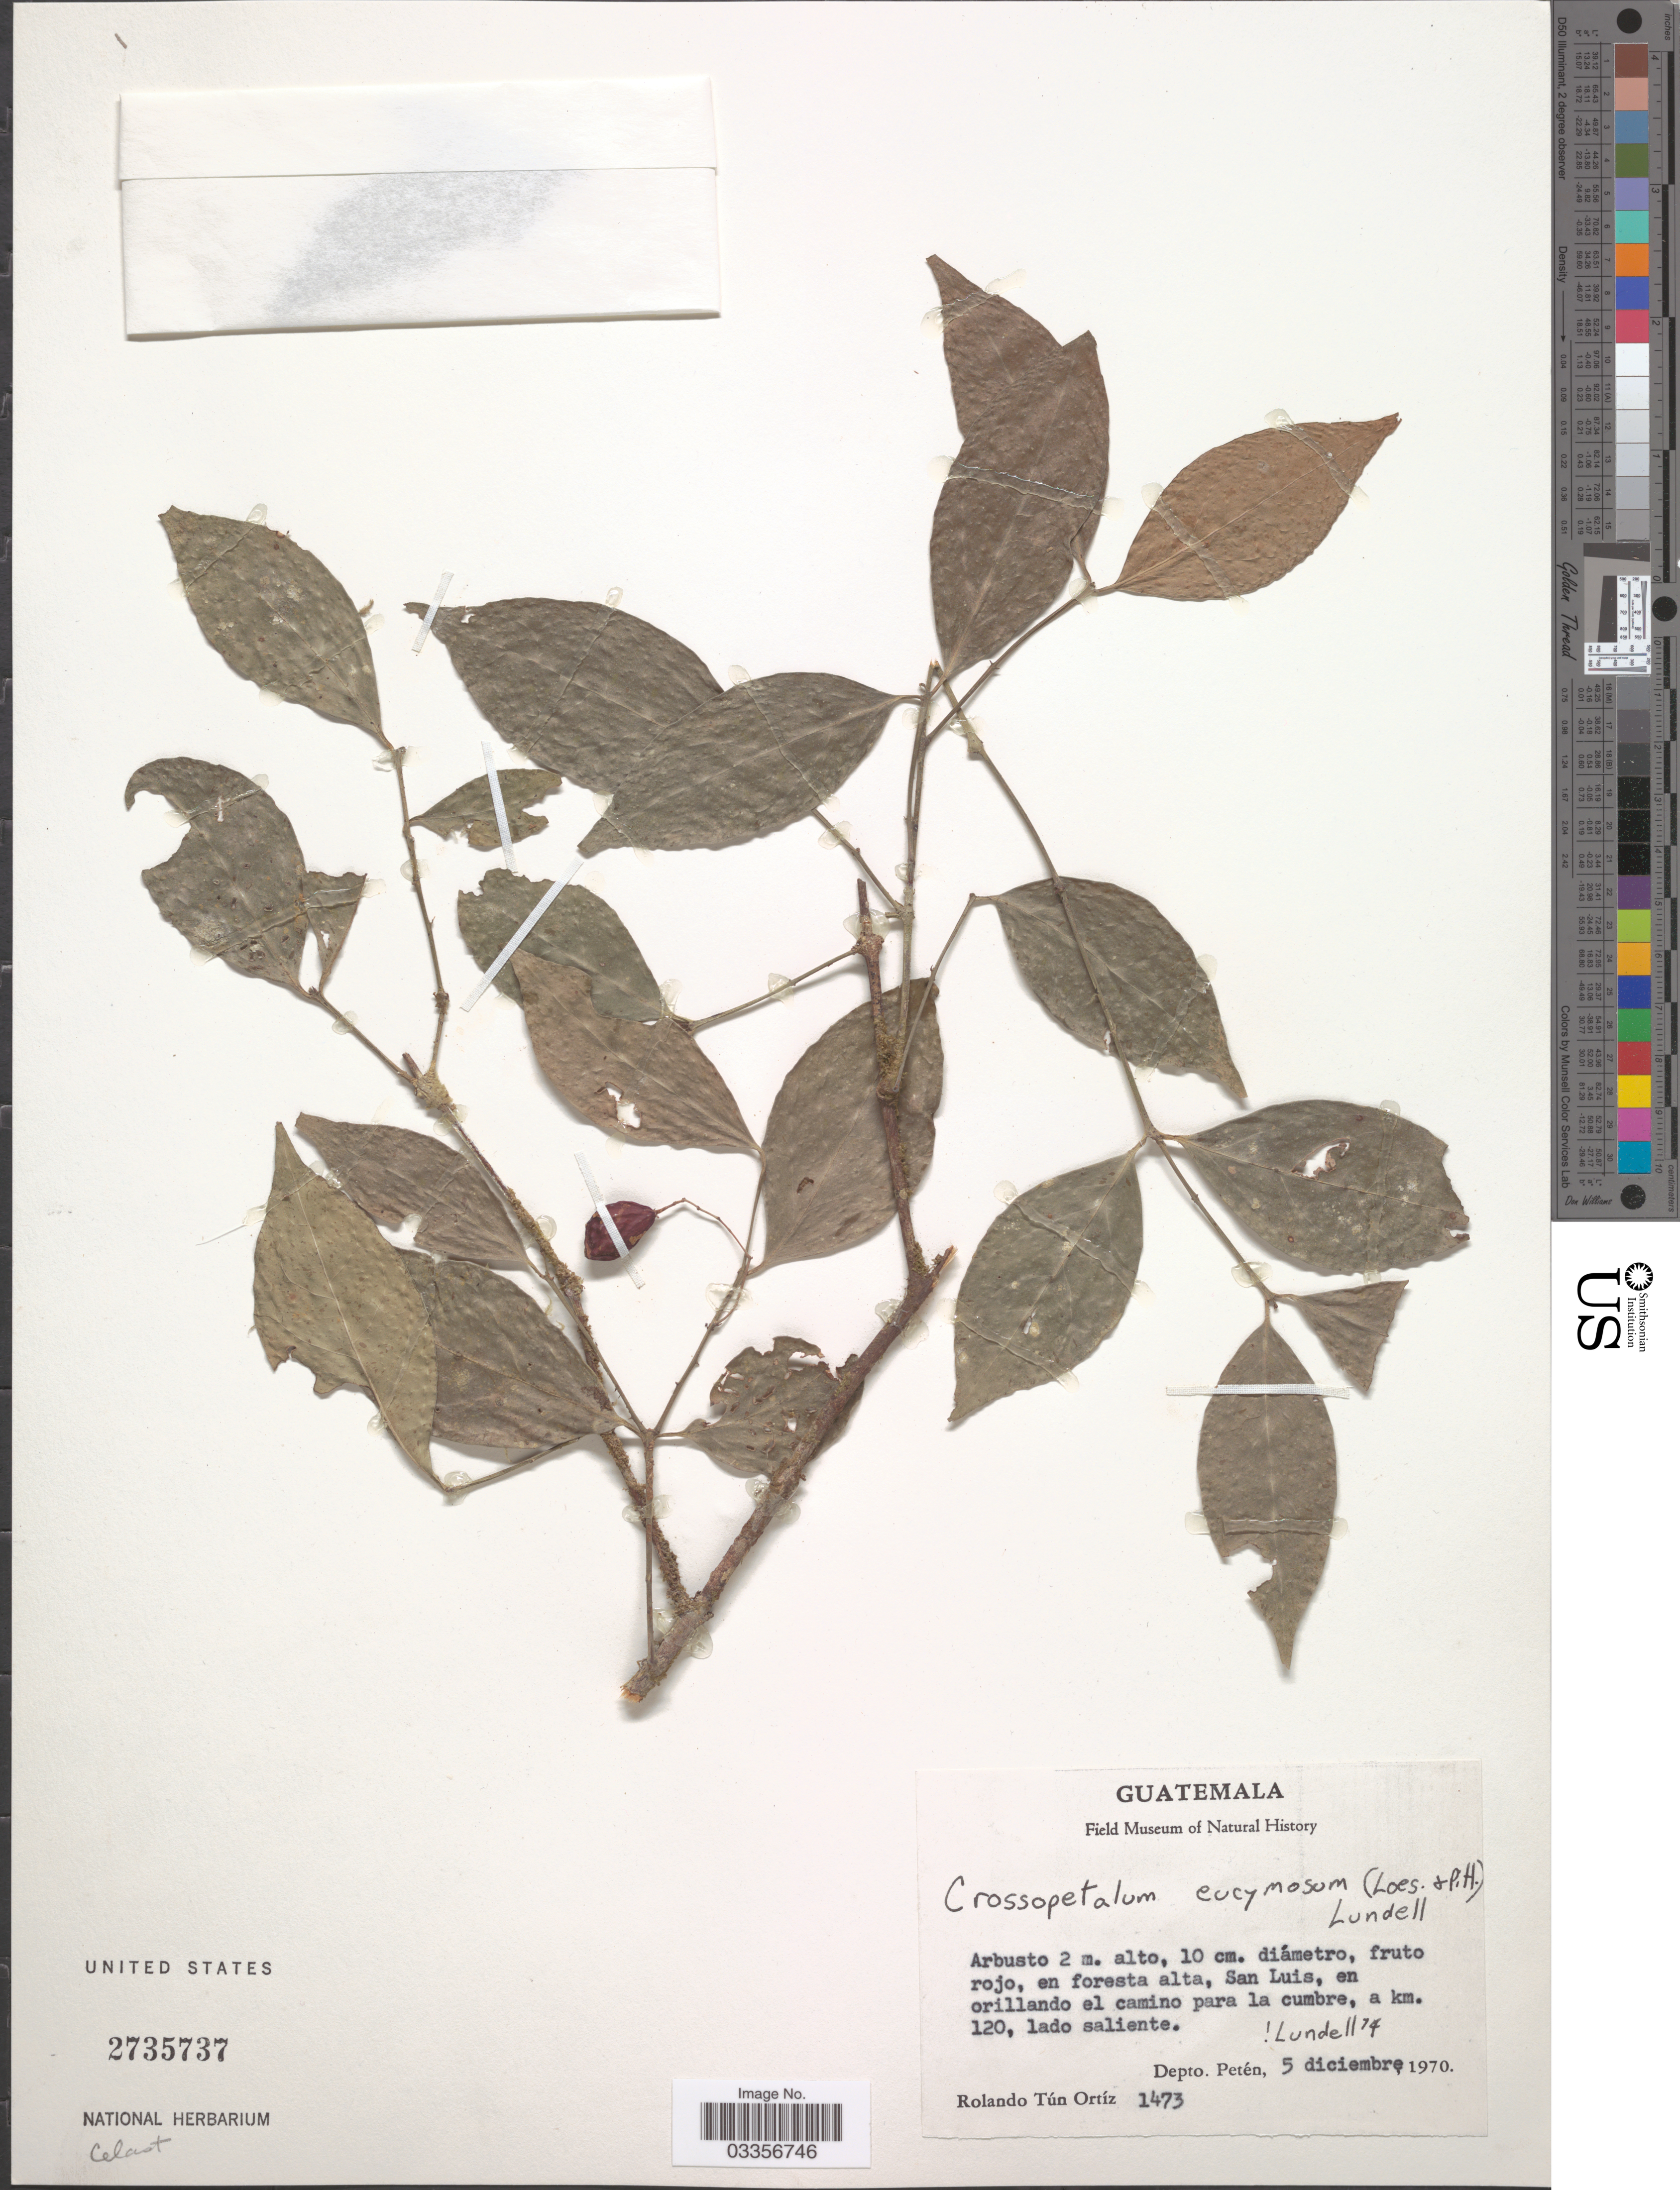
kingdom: Plantae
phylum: Tracheophyta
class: Magnoliopsida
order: Celastrales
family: Celastraceae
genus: Crossopetalum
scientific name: Crossopetalum parviflorum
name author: L.O. Williams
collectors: R. Tún Ortíz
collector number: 1473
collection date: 1970-12-05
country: Guatemala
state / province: El Petén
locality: San Luis, en orillando el camino para la cumbre, a km. 120, Depto. Petén.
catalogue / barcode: US 2735737